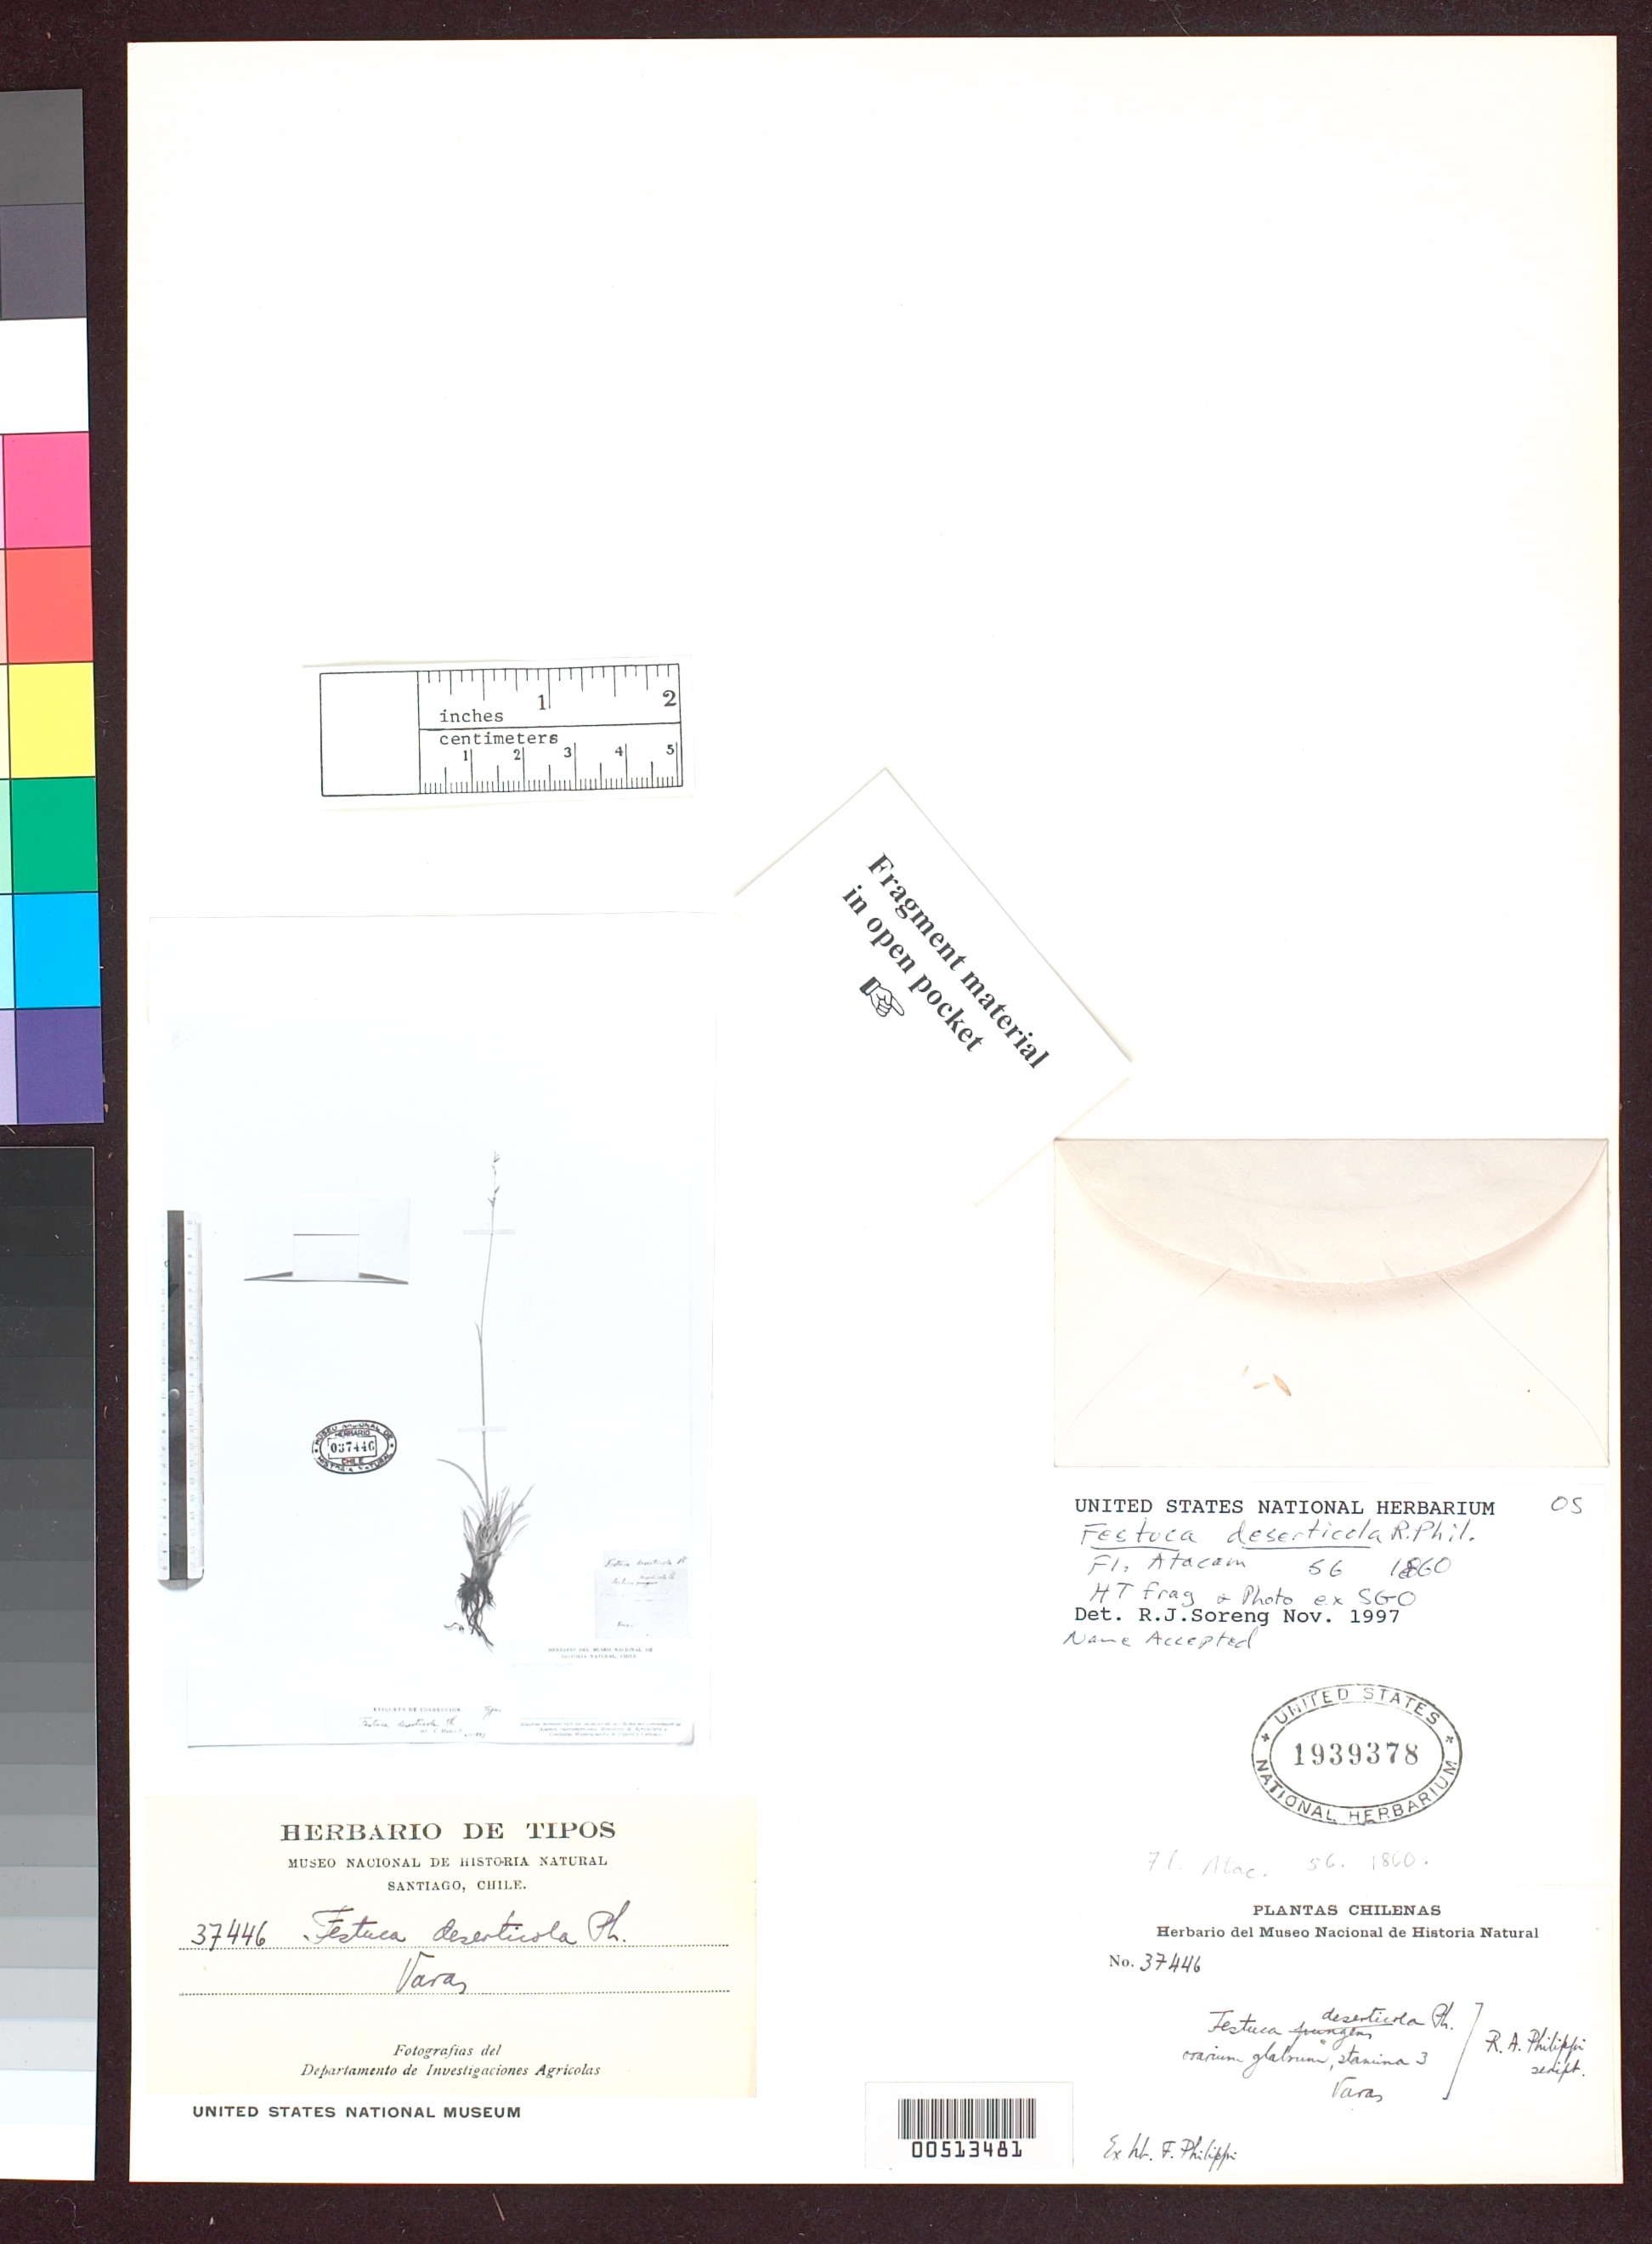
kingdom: Plantae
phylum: Tracheophyta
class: Liliopsida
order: Poales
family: Poaceae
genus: Festuca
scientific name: Festuca deserticola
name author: Phil.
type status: Type Fragment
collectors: R. A. Philippi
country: Chile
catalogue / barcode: US 1939378